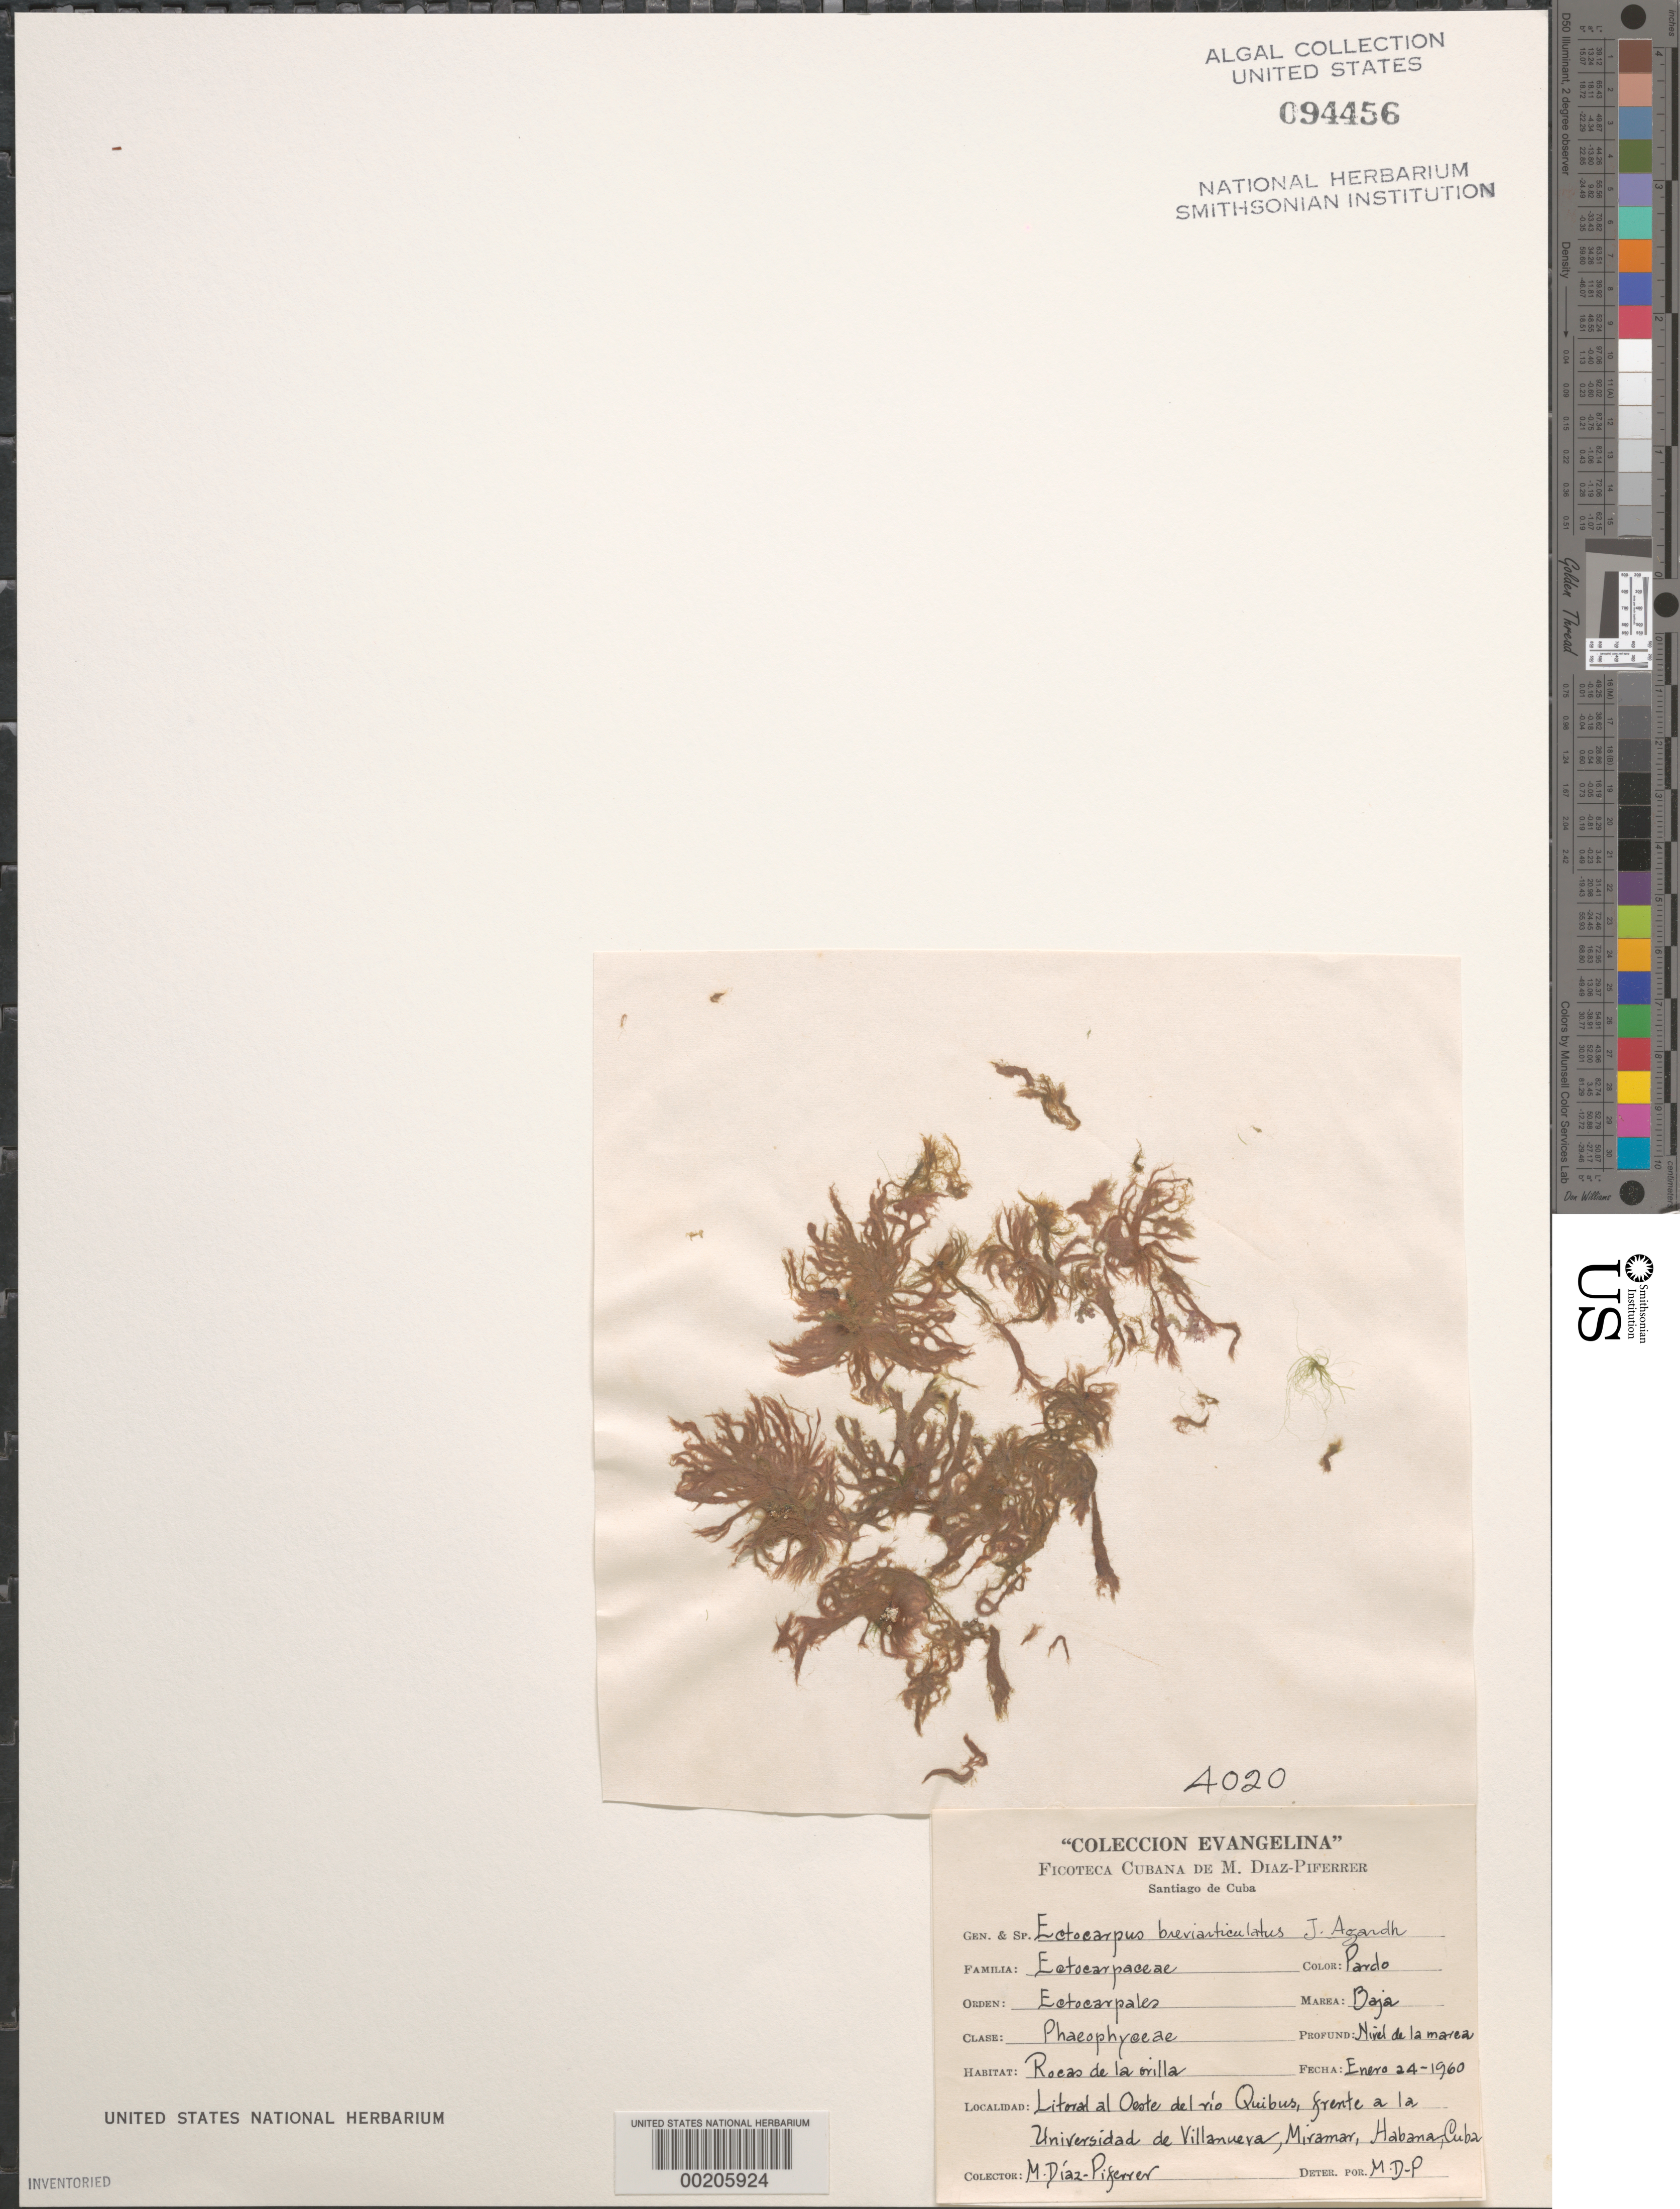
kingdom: Chromista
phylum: Ochrophyta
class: Phaeophyceae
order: Scytothamnales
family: Asteronemataceae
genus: Asteronema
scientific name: Asteronema breviarticulatum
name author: (J. Agardh) Ouriques & Bouzon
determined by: Algae name updating Project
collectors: M. Diaz-Piferrer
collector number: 4020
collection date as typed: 24 Jan 1960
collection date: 1960-01-24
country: Cuba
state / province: La Habana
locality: Miramar, universitas de villanueva, west of rio quibus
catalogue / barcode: US 94456